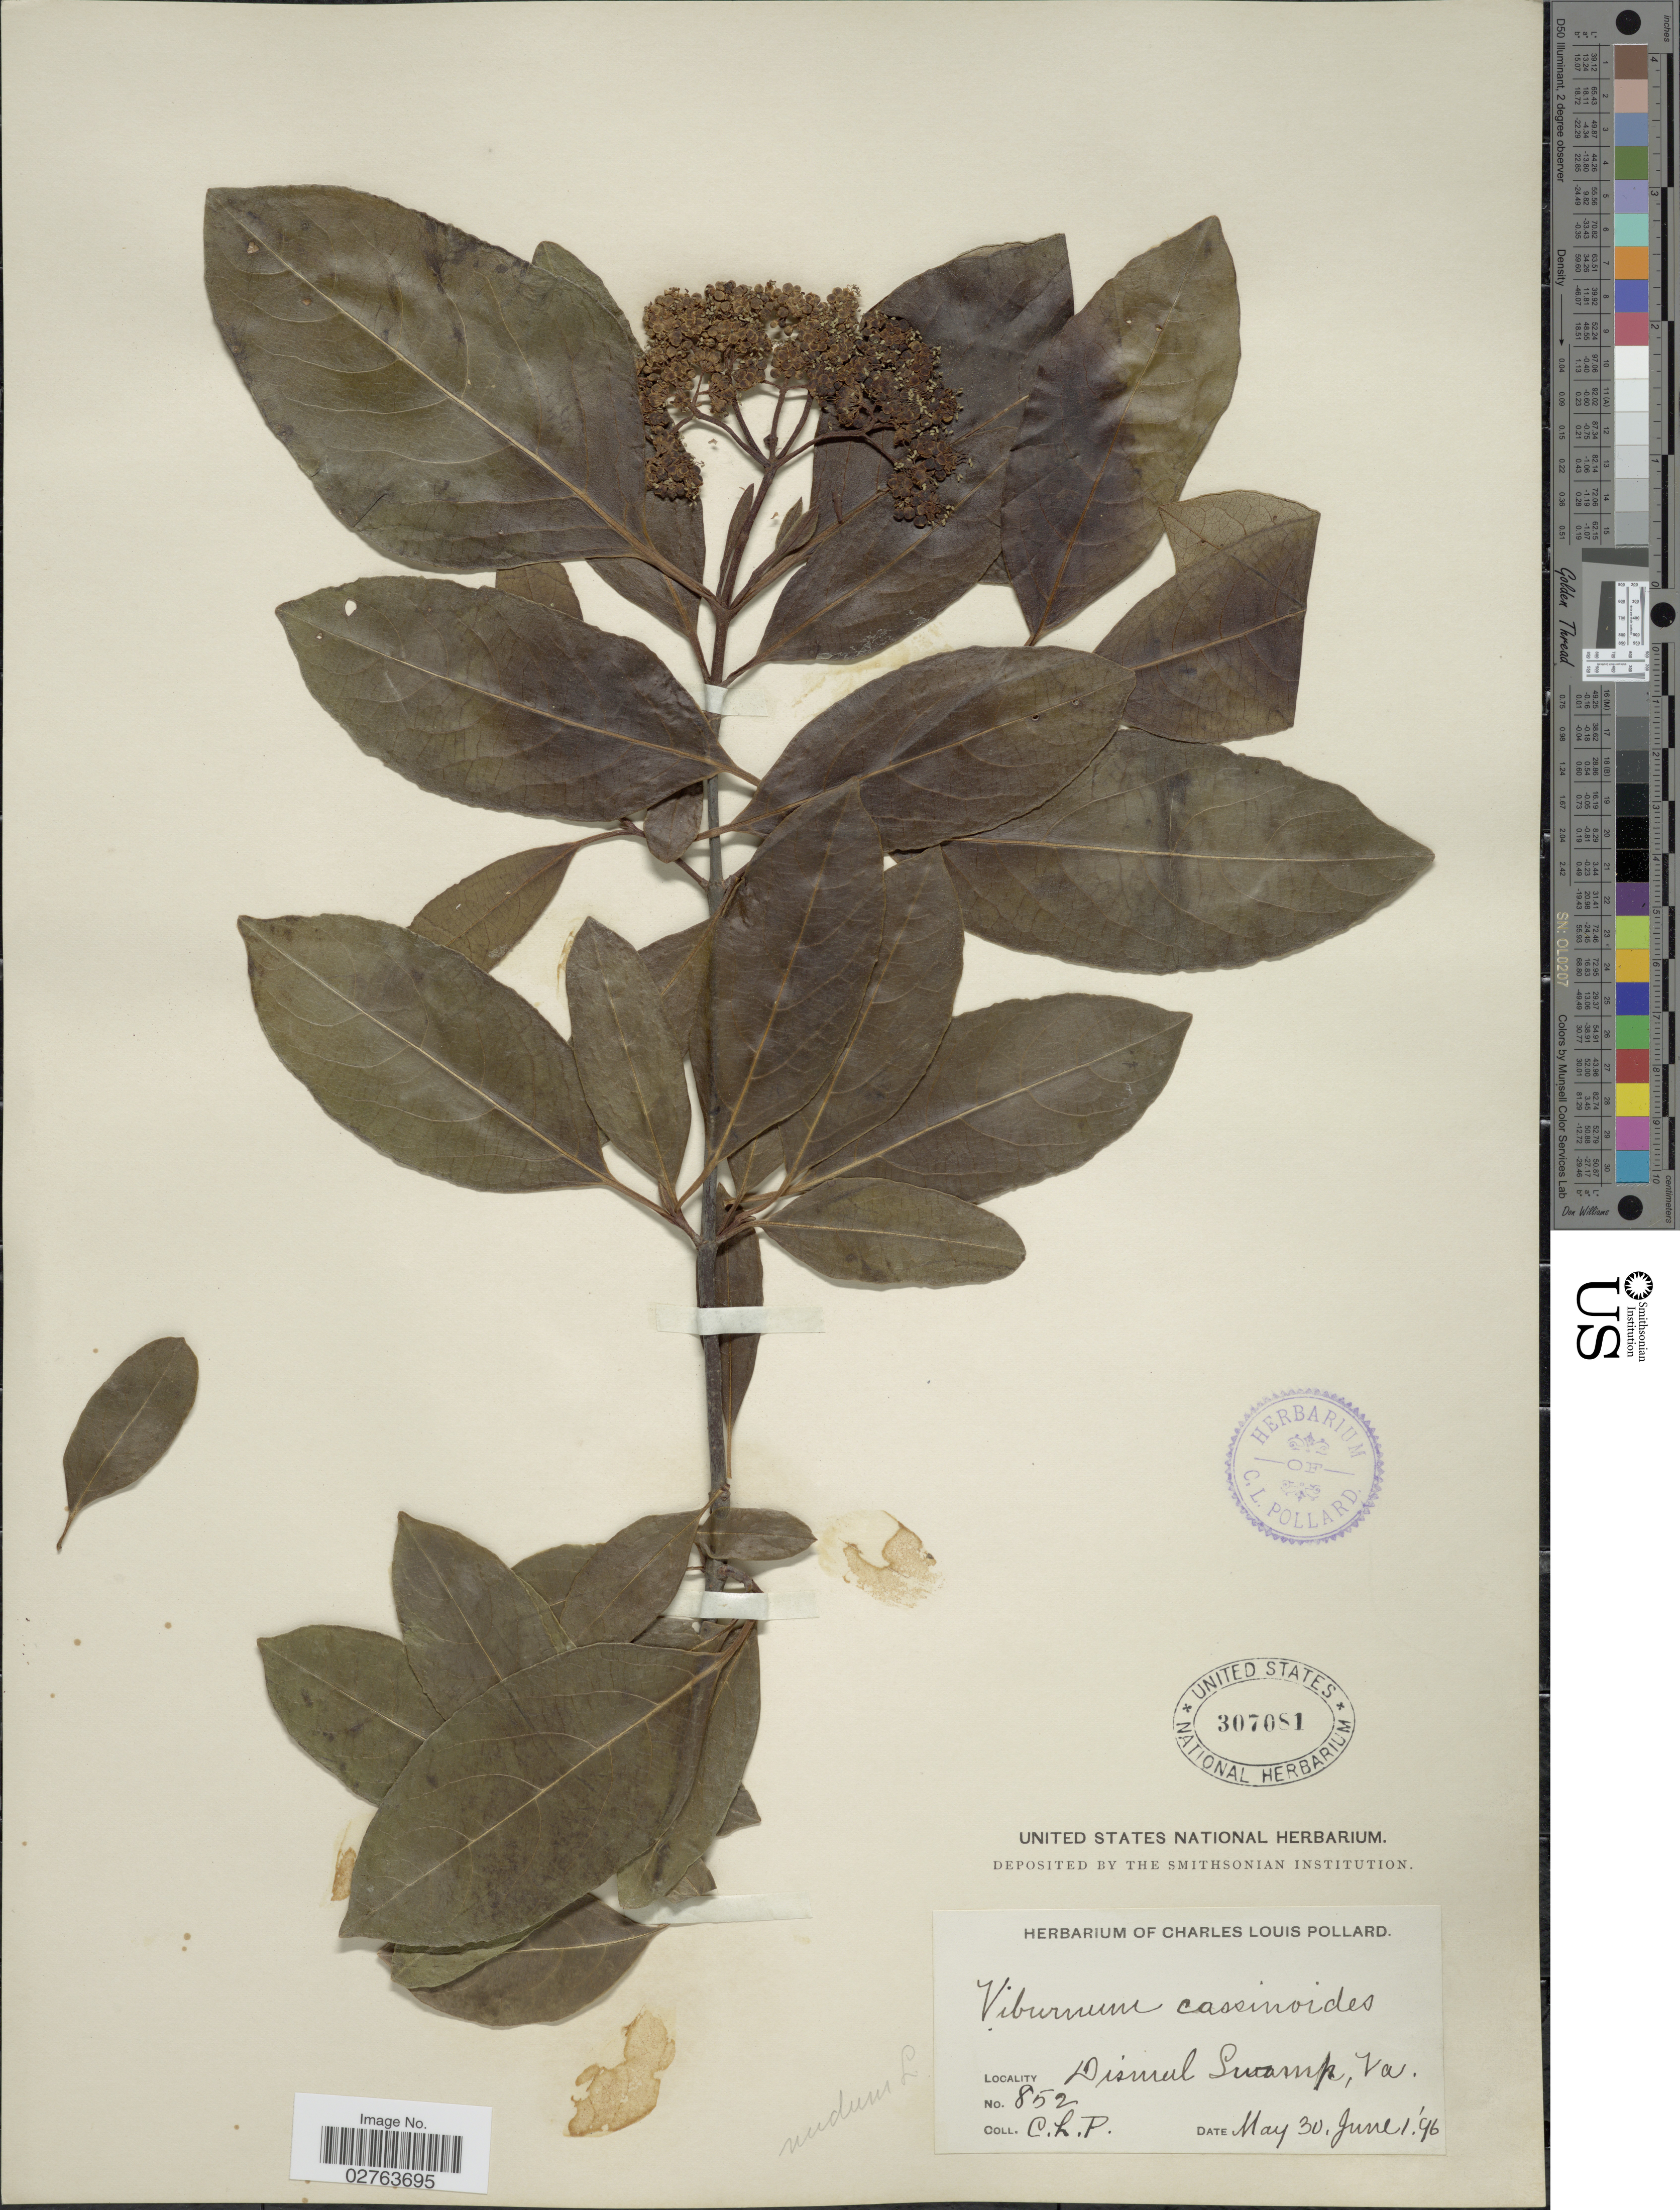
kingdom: Plantae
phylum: Tracheophyta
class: Magnoliopsida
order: Dipsacales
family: Viburnaceae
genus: Viburnum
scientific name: Viburnum nudum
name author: L.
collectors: C. L. Pollard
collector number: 852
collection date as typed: Transcribed d/m/y: 30/5/96 to 1/6/96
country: United States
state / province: Virginia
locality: Dismal Swamp.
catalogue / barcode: US 307081